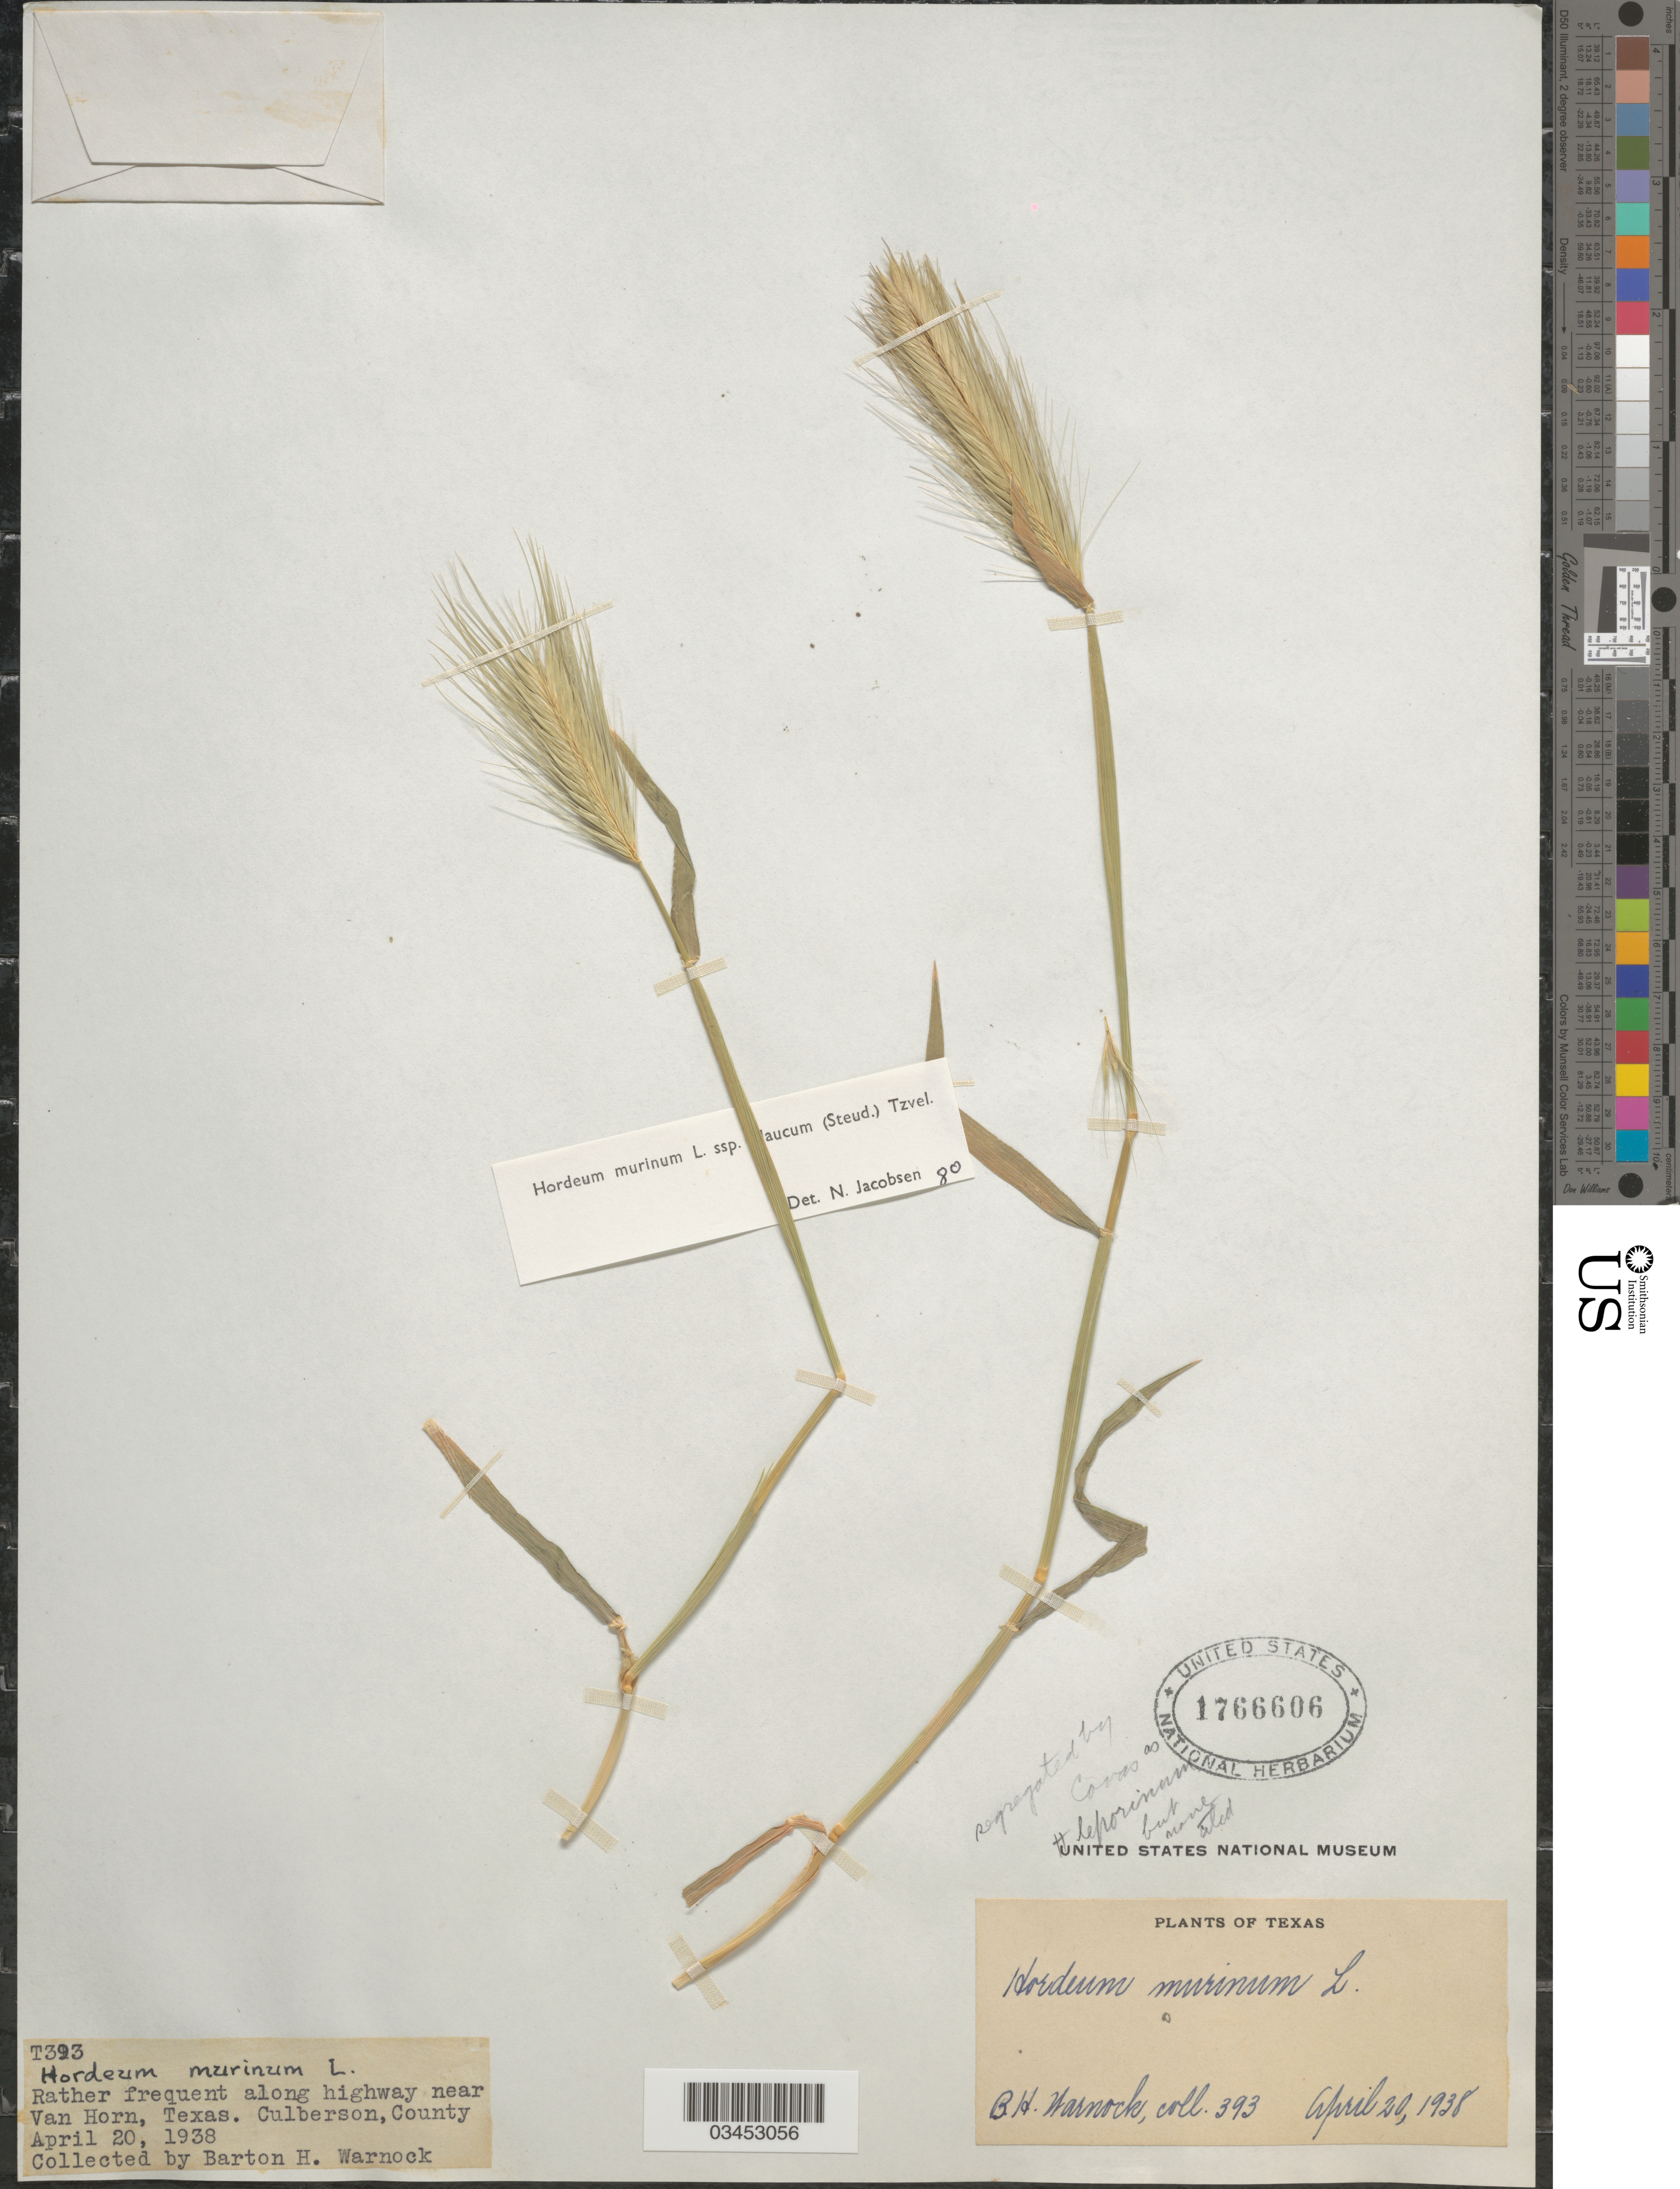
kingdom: Plantae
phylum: Tracheophyta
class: Liliopsida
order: Poales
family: Poaceae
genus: Hordeum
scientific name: Hordeum murinum subsp. leporinum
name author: (Link) Arcang.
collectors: B. H. Warnock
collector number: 393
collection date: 1938-04-20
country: United States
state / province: Texas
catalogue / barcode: US 1766606